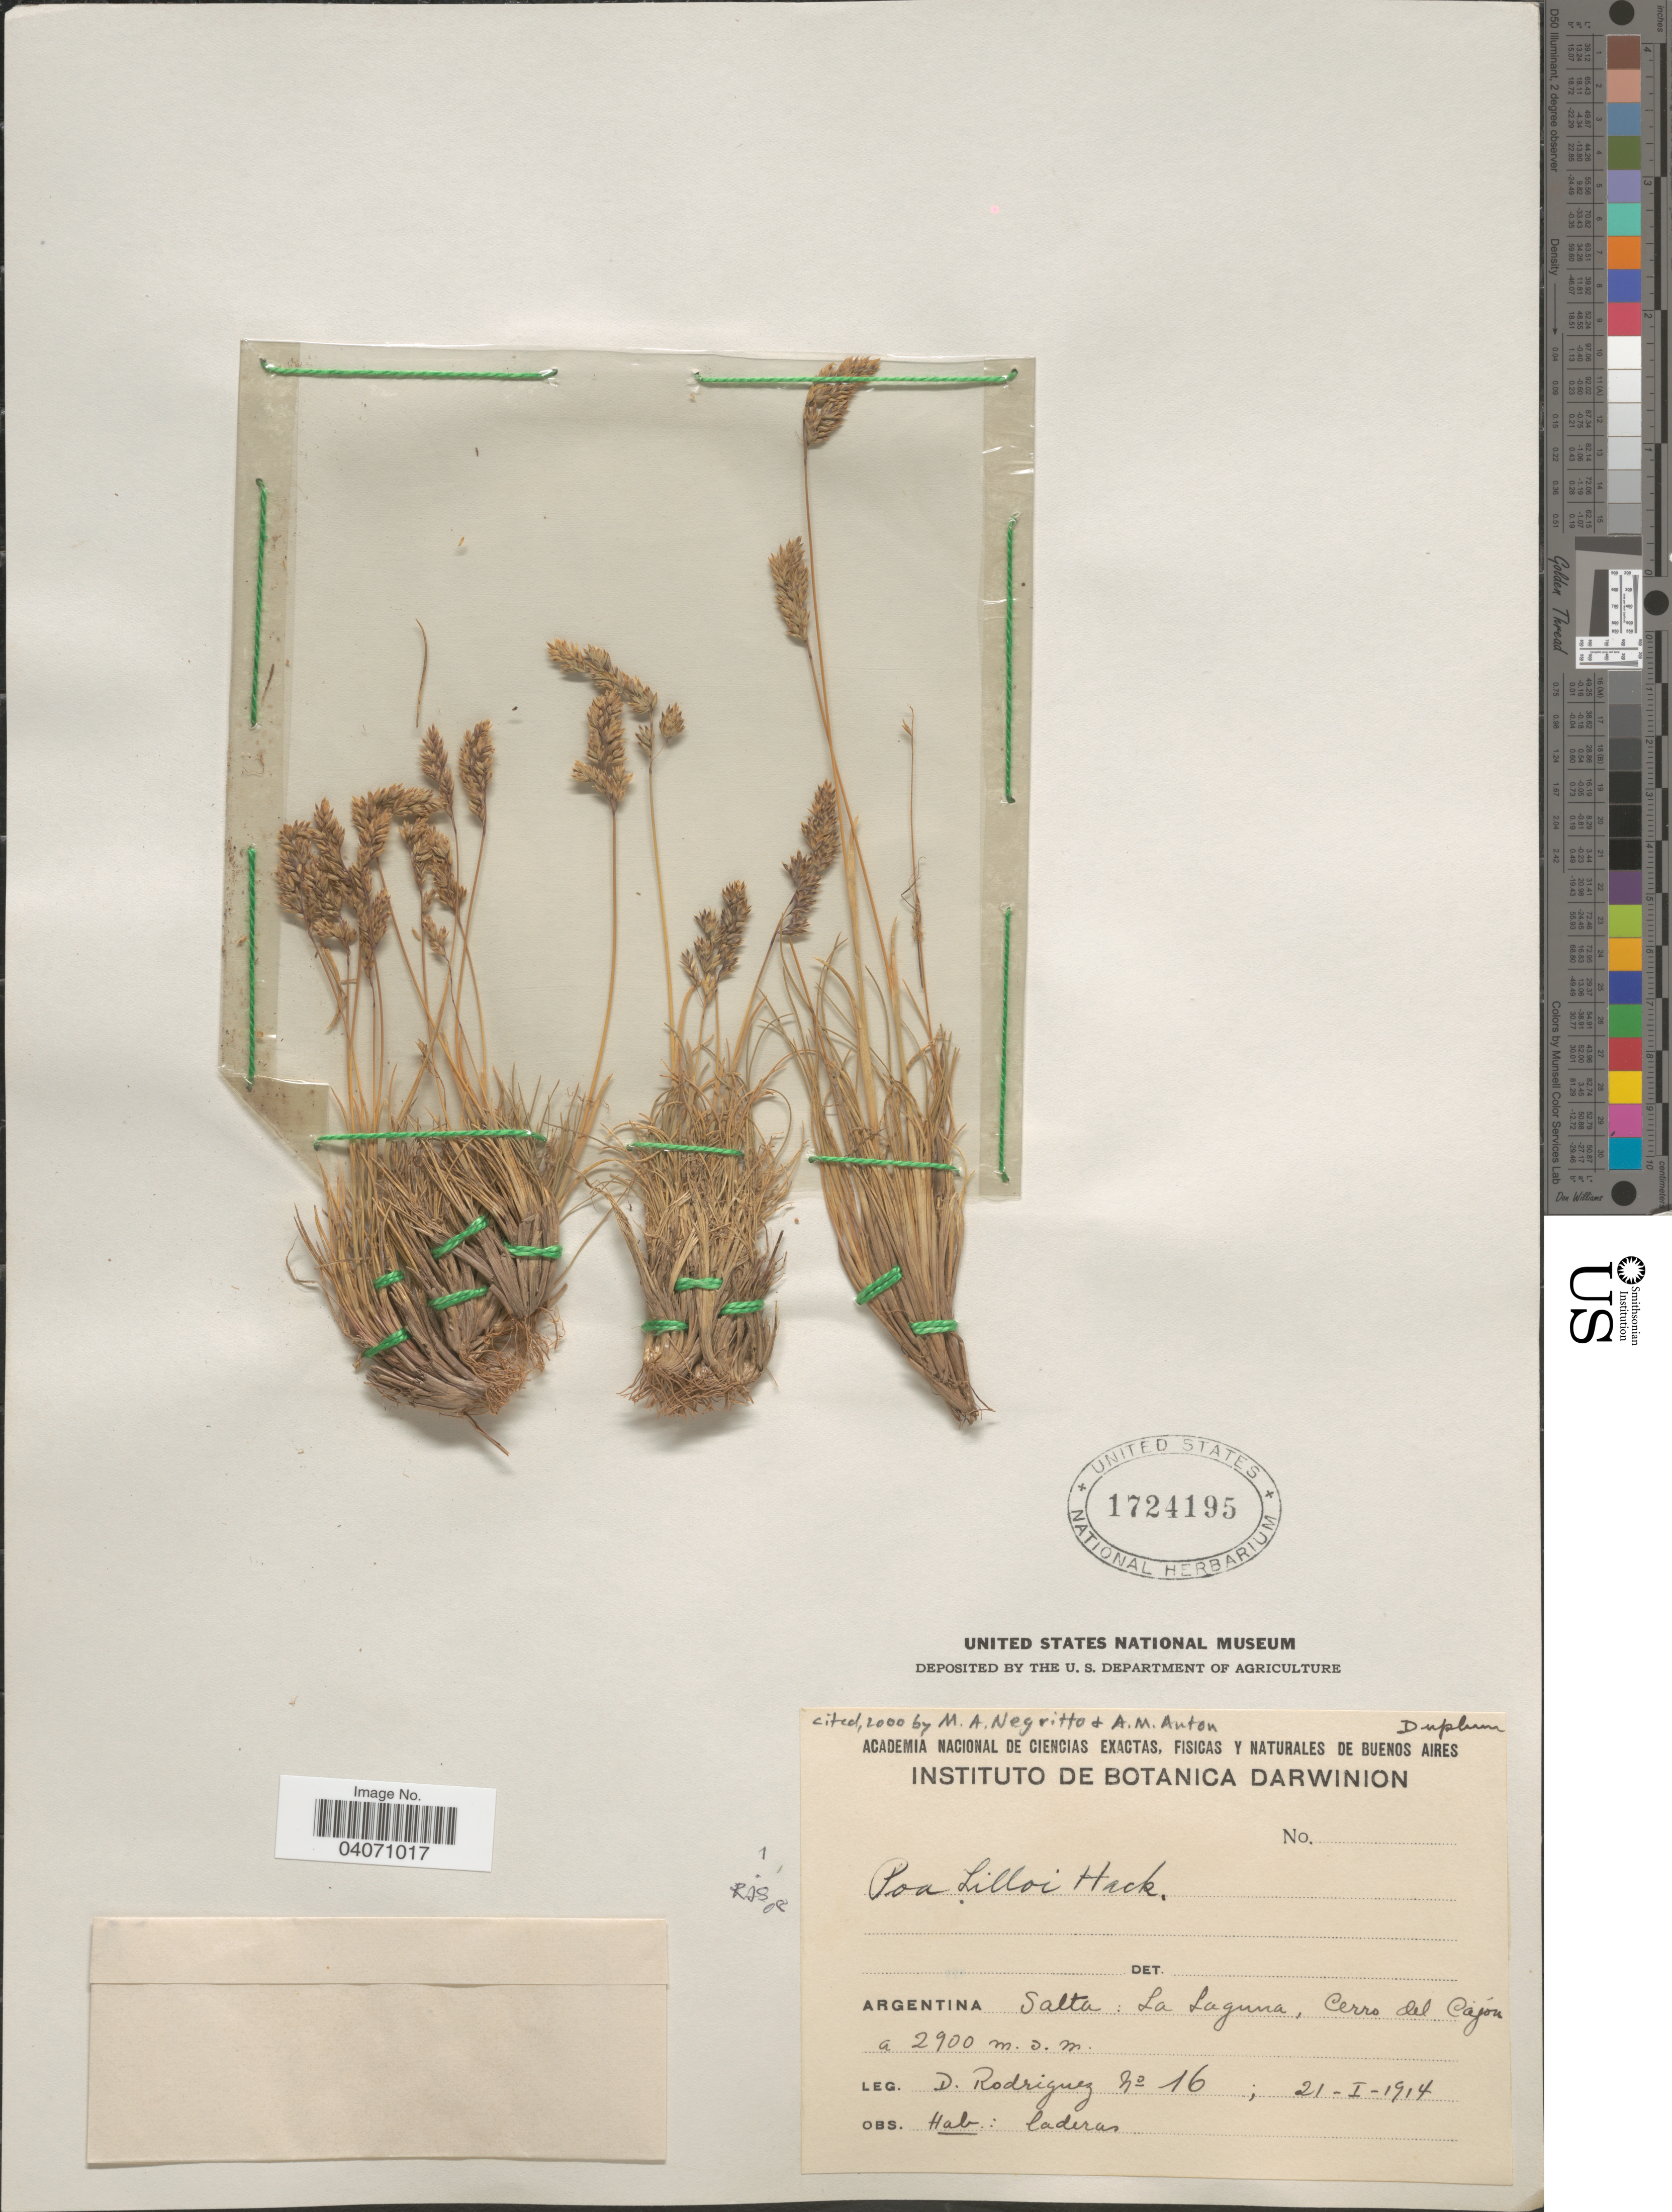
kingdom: Plantae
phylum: Tracheophyta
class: Liliopsida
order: Poales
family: Poaceae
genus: Poa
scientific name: Poa lilloi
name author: Hack.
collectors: D. Rodriguez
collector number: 16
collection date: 1914-01-21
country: Argentina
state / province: Salta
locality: La Laguna, Cerro del Cajón.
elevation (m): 2900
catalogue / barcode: US 1724195